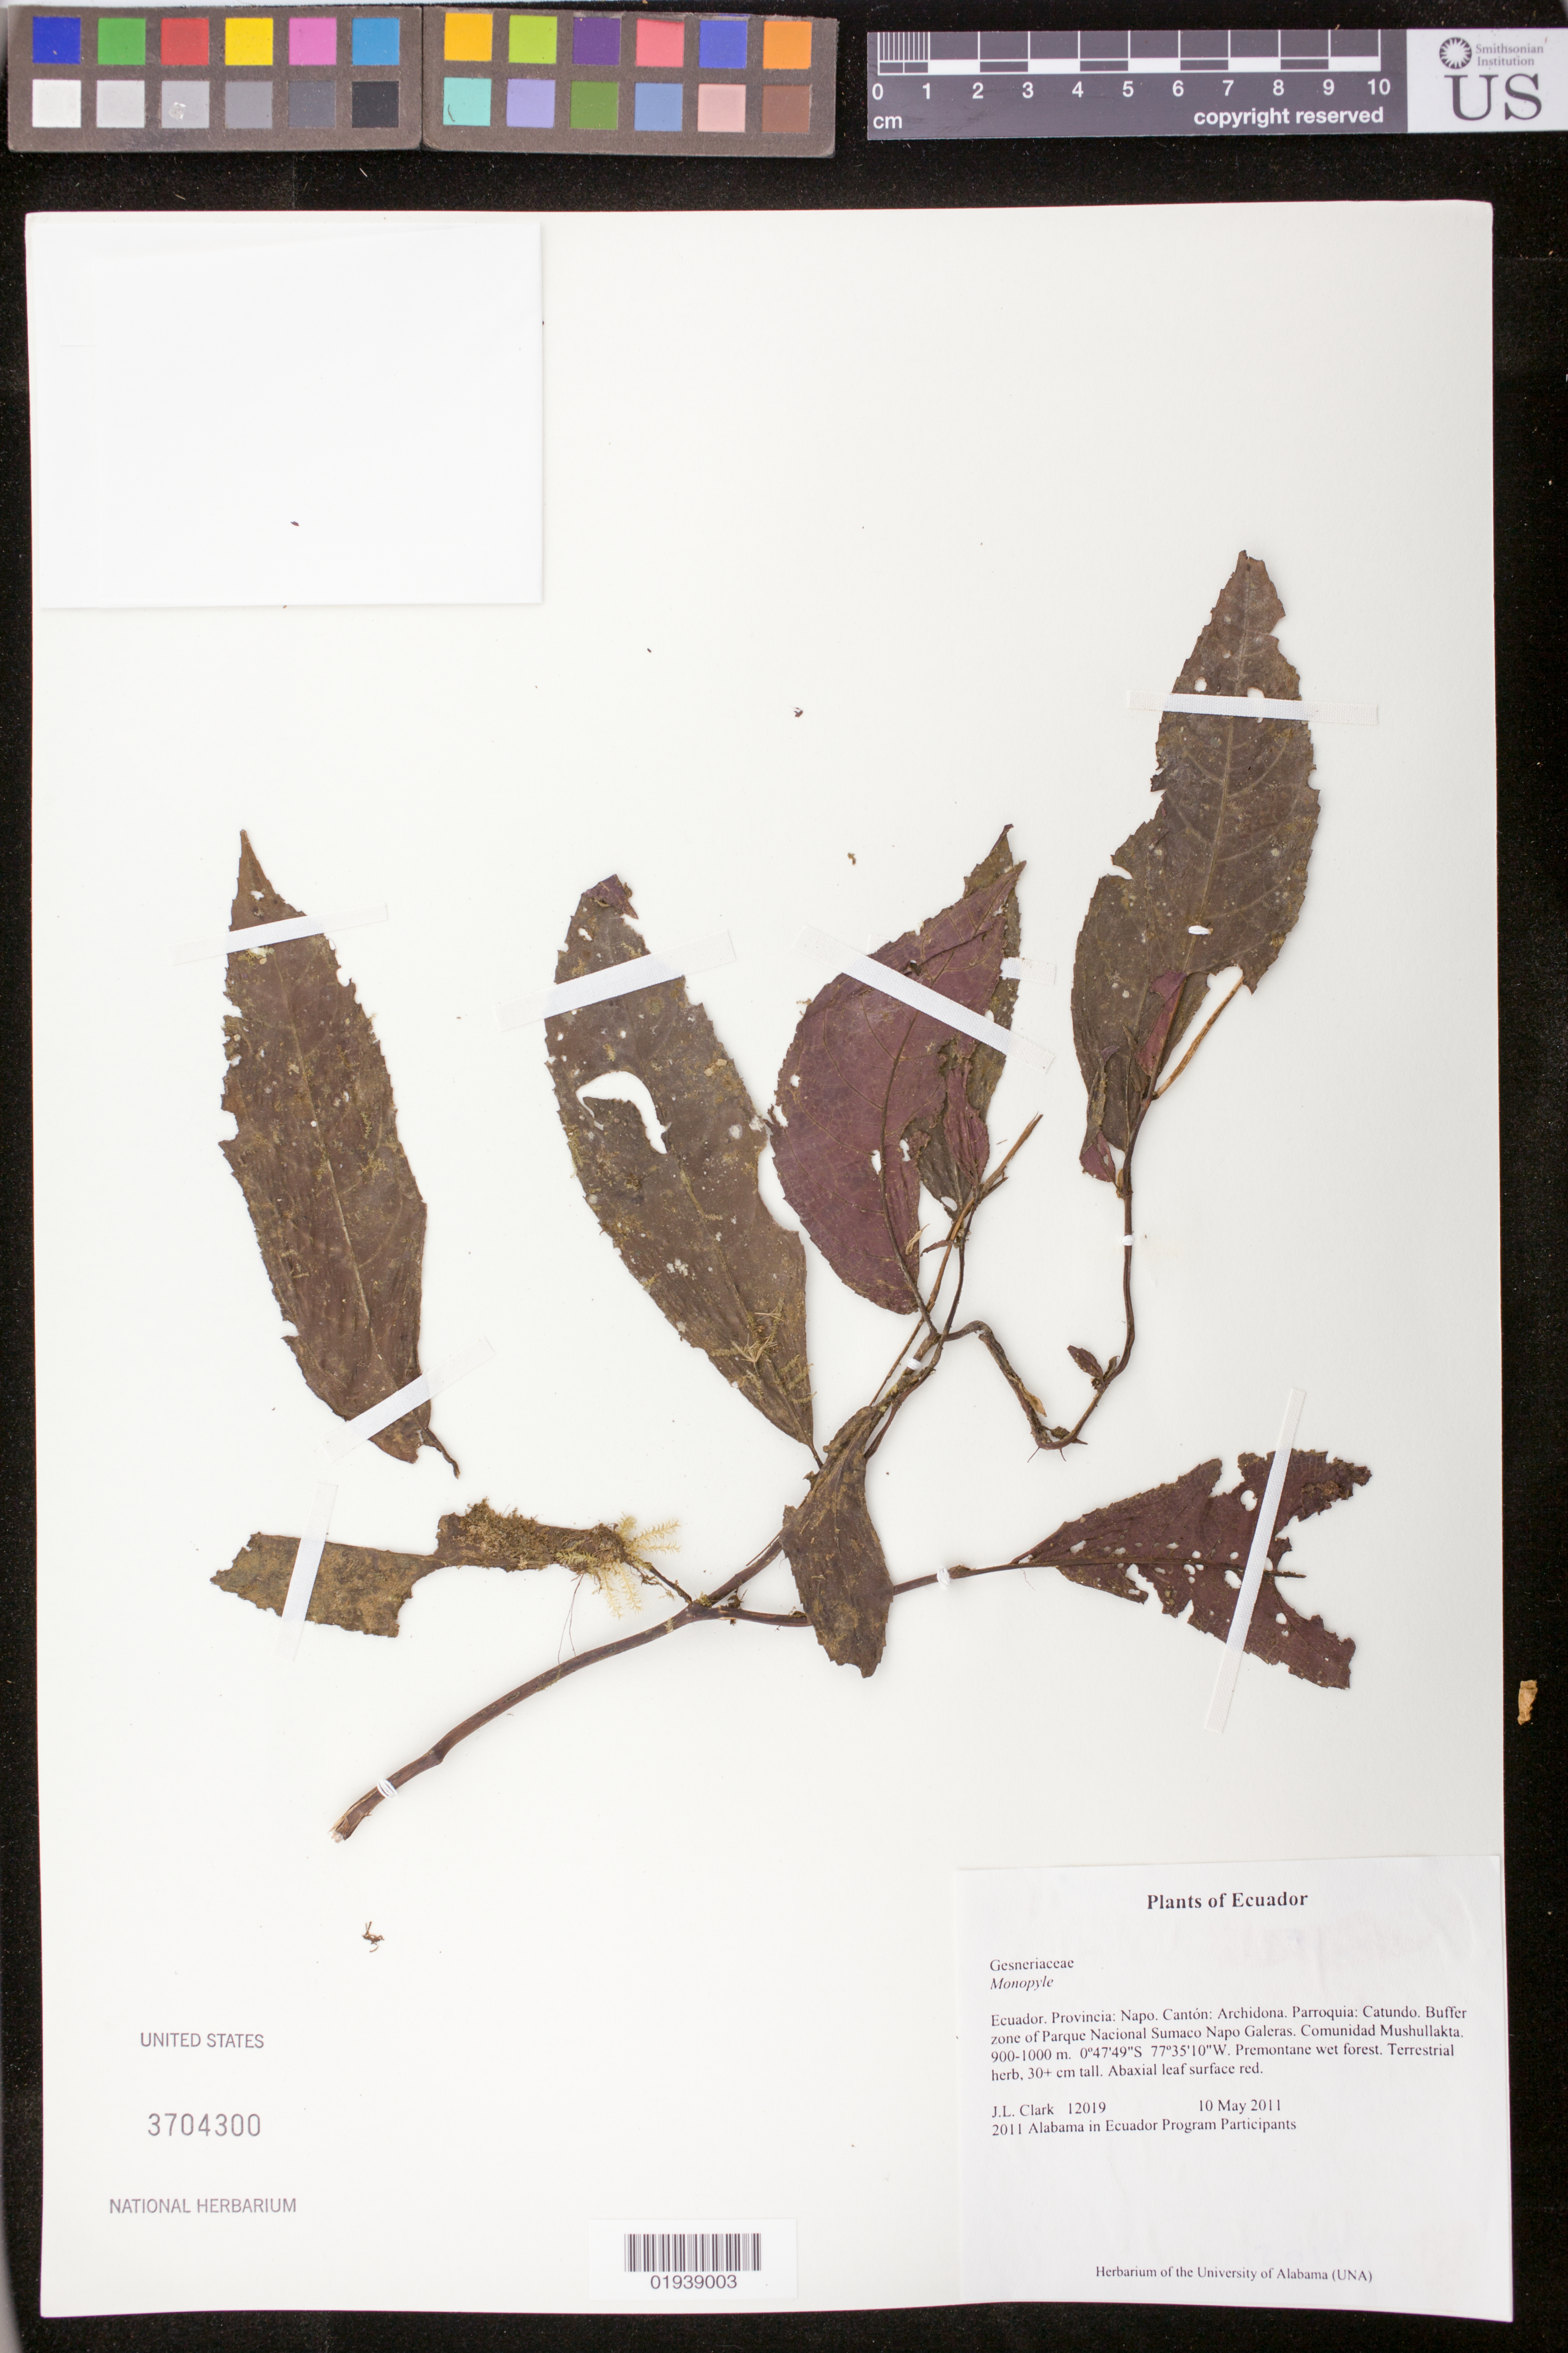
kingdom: Plantae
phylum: Tracheophyta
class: Magnoliopsida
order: Lamiales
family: Gesneriaceae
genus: Monopyle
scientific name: Monopyle sp.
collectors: J. L. Clark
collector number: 12019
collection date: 2011-05-10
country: Ecuador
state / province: Napo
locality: Canton Archidona, Parroquia Catundo, Buffer zone of Parque National Sumaco Napo Galeras. Communidad Mushullakta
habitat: Premontane wet forest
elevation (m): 900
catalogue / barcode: US 3704300